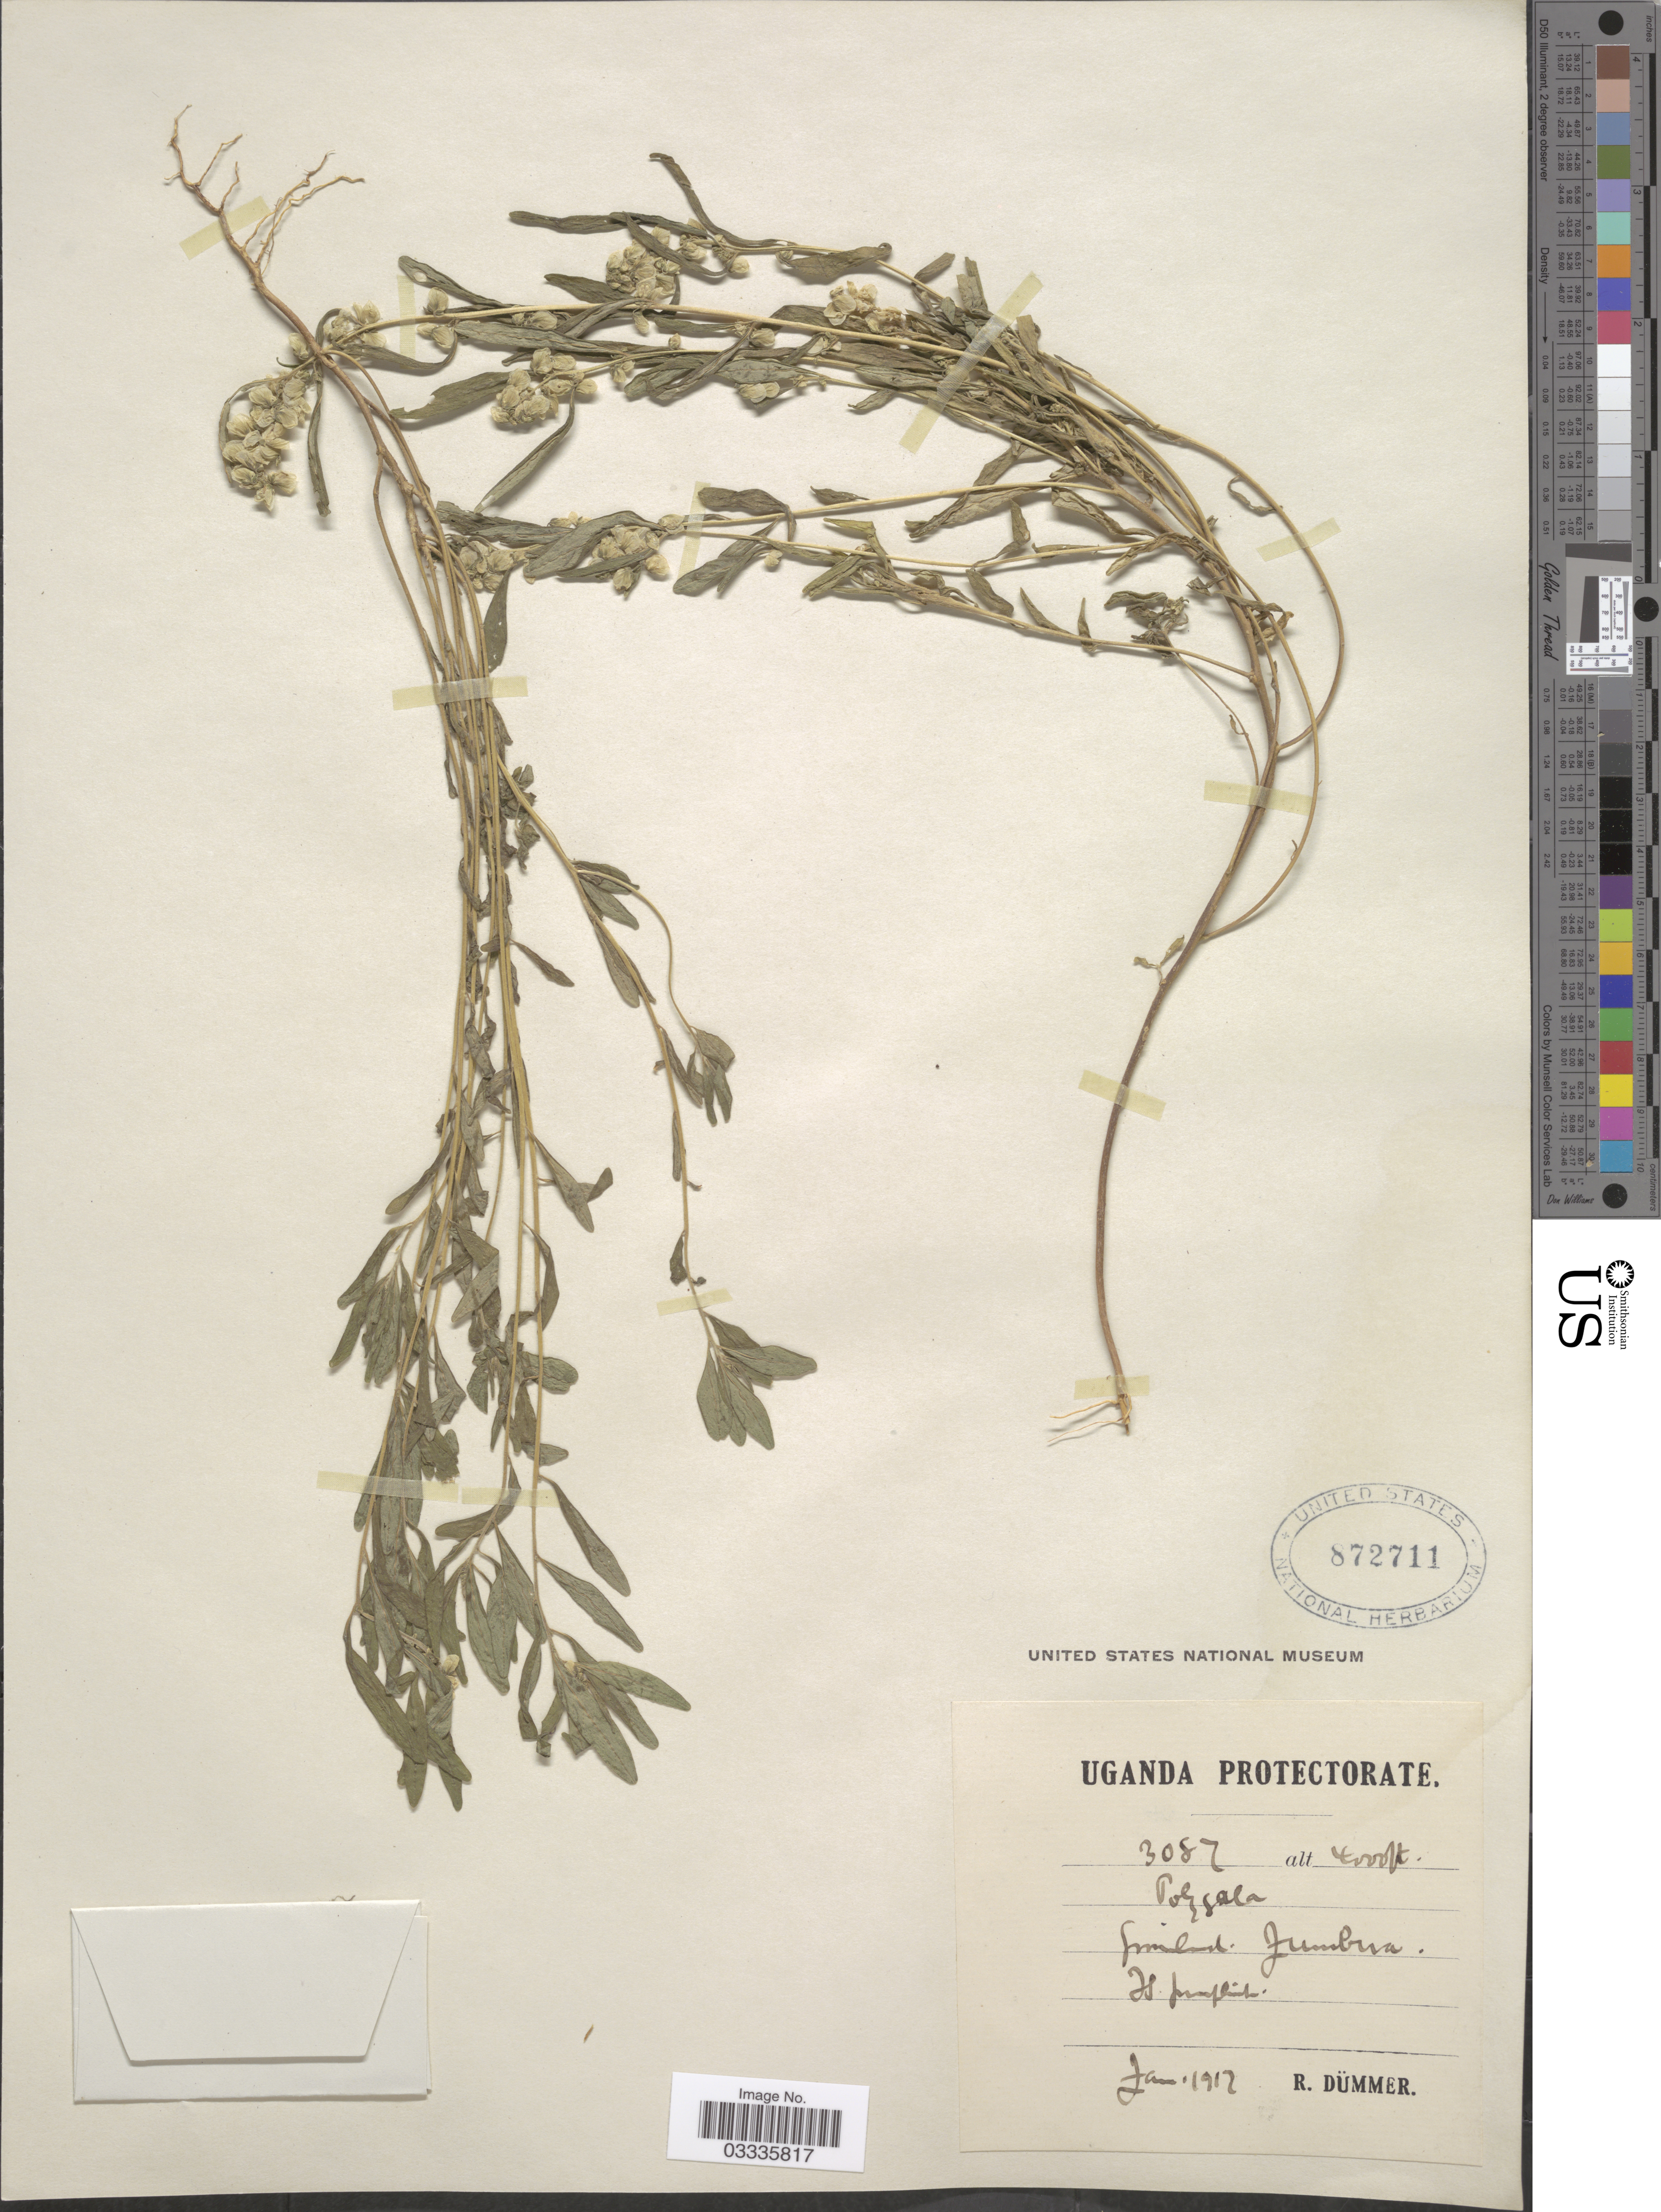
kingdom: Plantae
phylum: Tracheophyta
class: Magnoliopsida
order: Fabales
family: Polygalaceae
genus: Polygala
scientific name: Polygala sp.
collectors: R. A. Dümmer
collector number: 3087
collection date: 1917-01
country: Uganda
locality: Zumbua [interpreted].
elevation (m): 1219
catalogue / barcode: US 872711